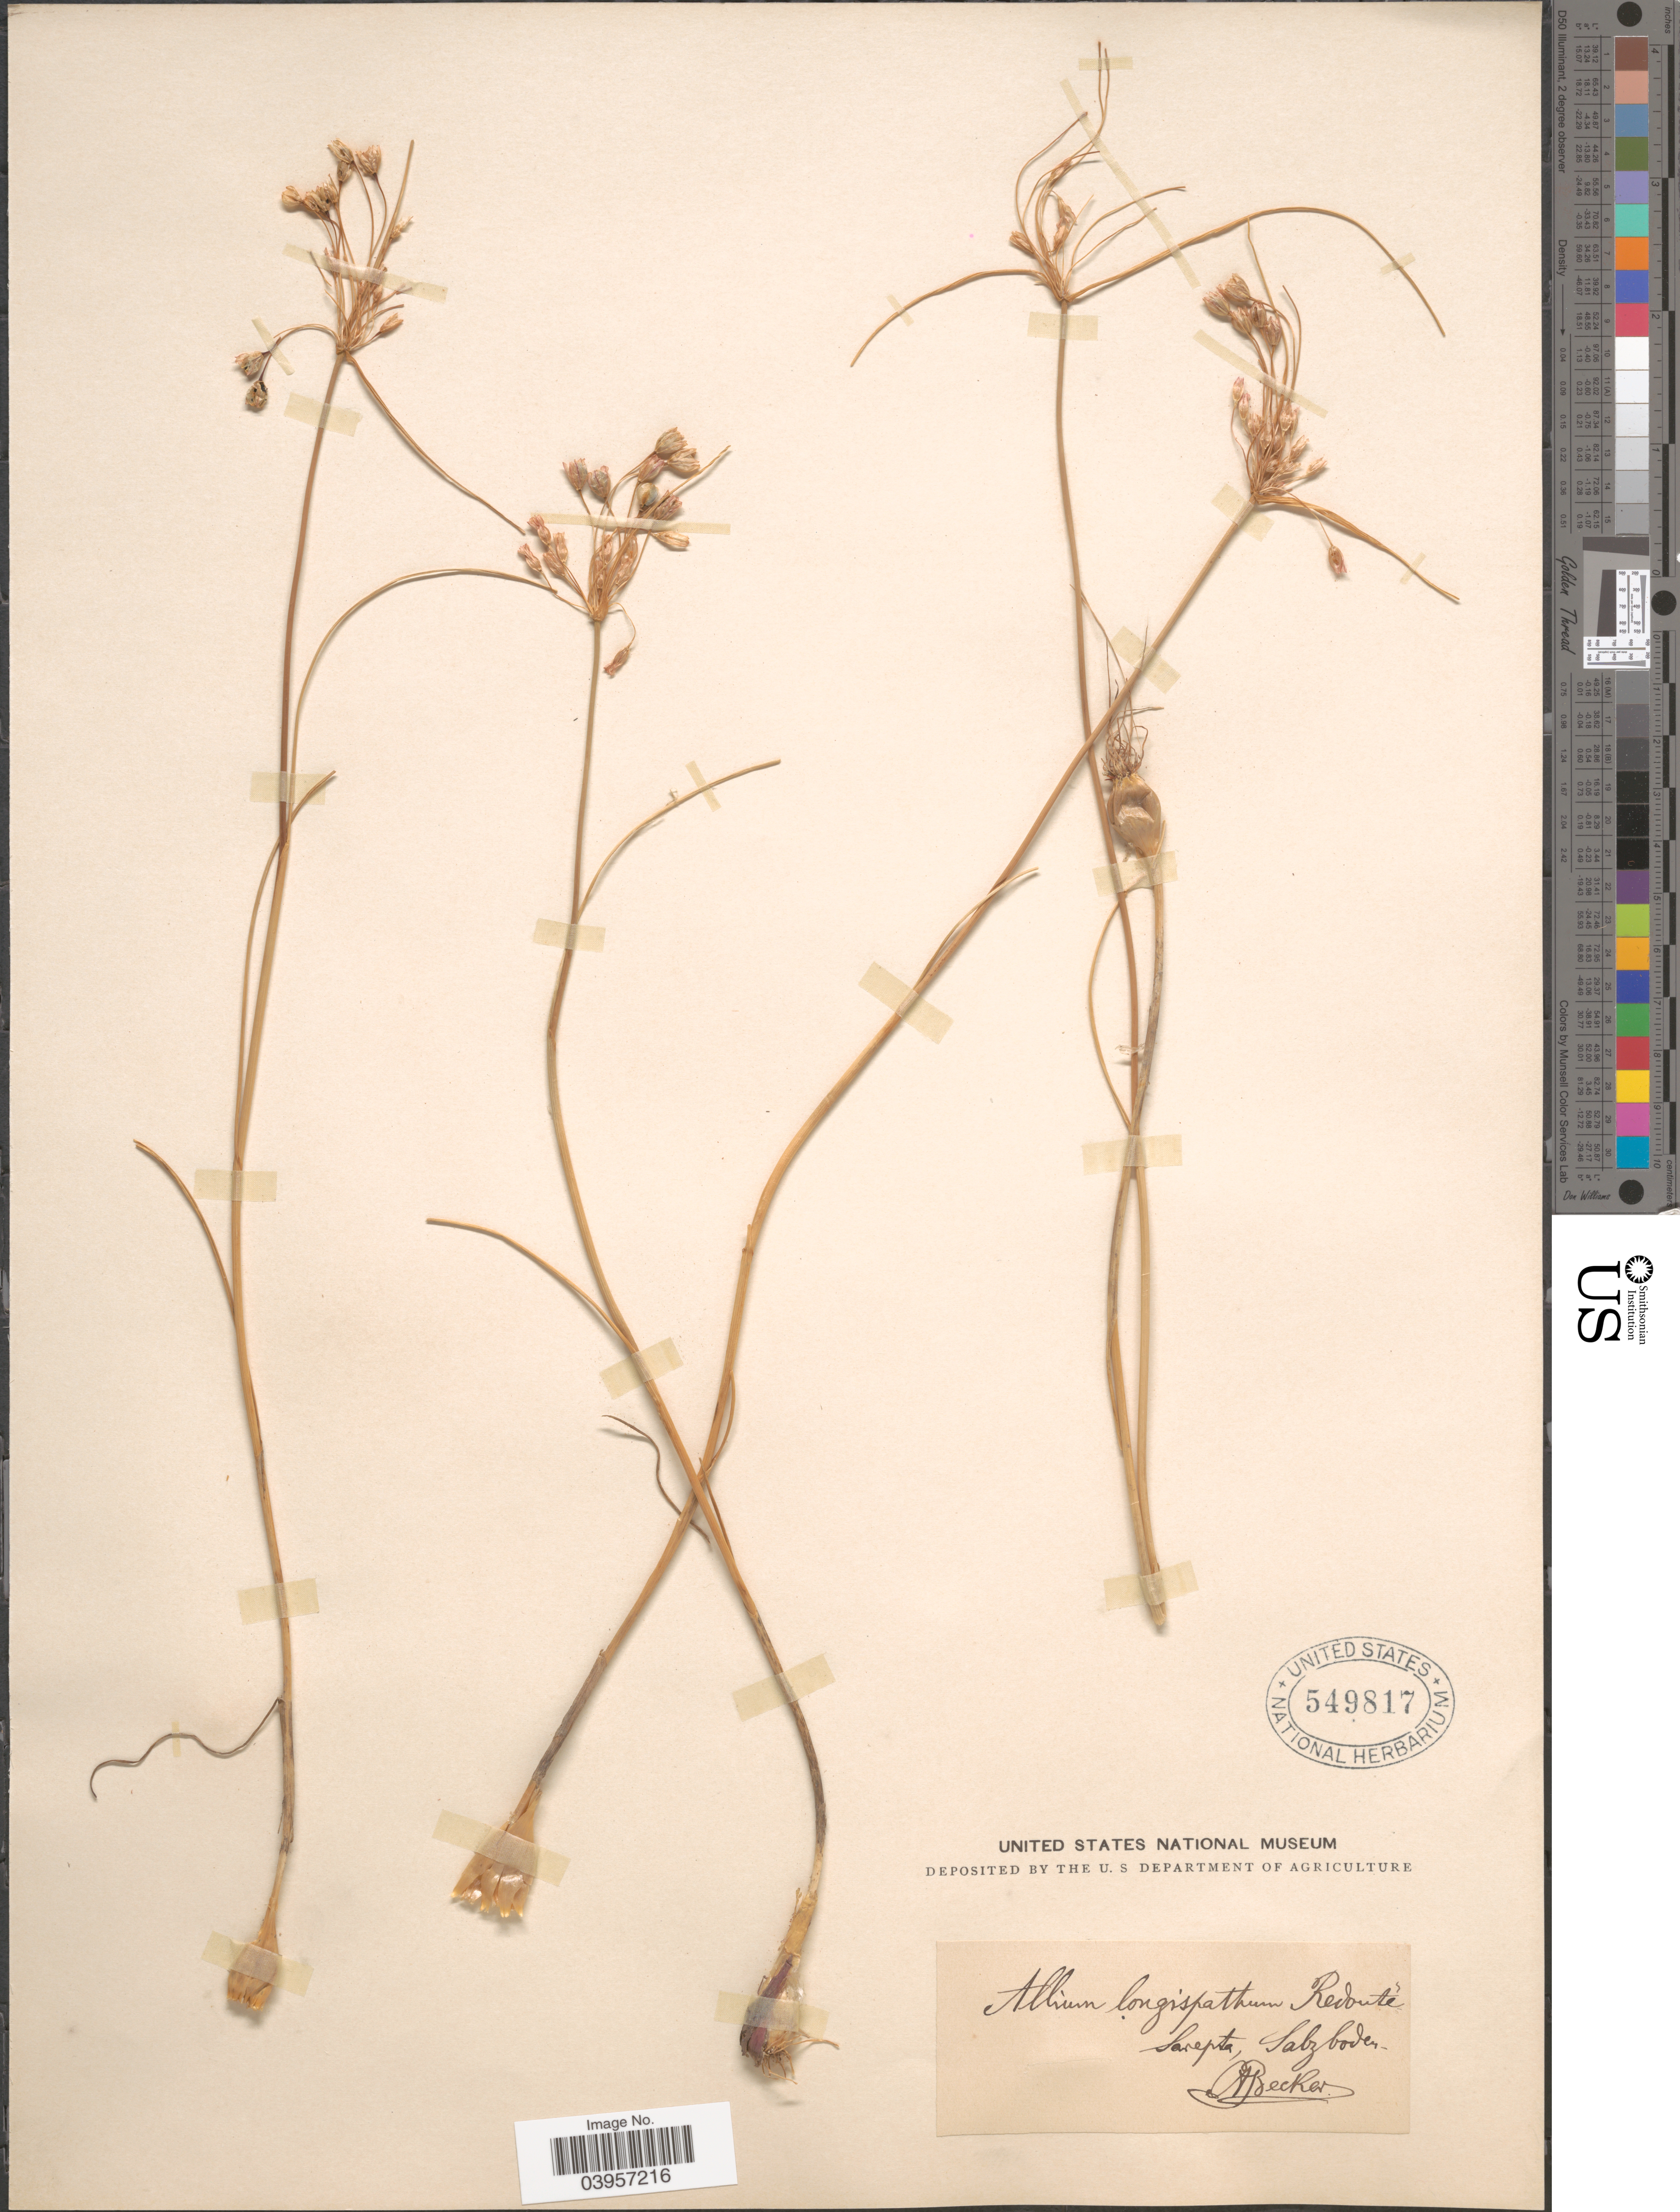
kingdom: Plantae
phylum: Tracheophyta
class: Liliopsida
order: Asparagales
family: Amaryllidaceae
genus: Allium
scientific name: Allium longispathum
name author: F. Delaroche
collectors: A. Becker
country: Russian Federation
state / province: Volgograd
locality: Sarepta, Salzboden.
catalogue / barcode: US 549817